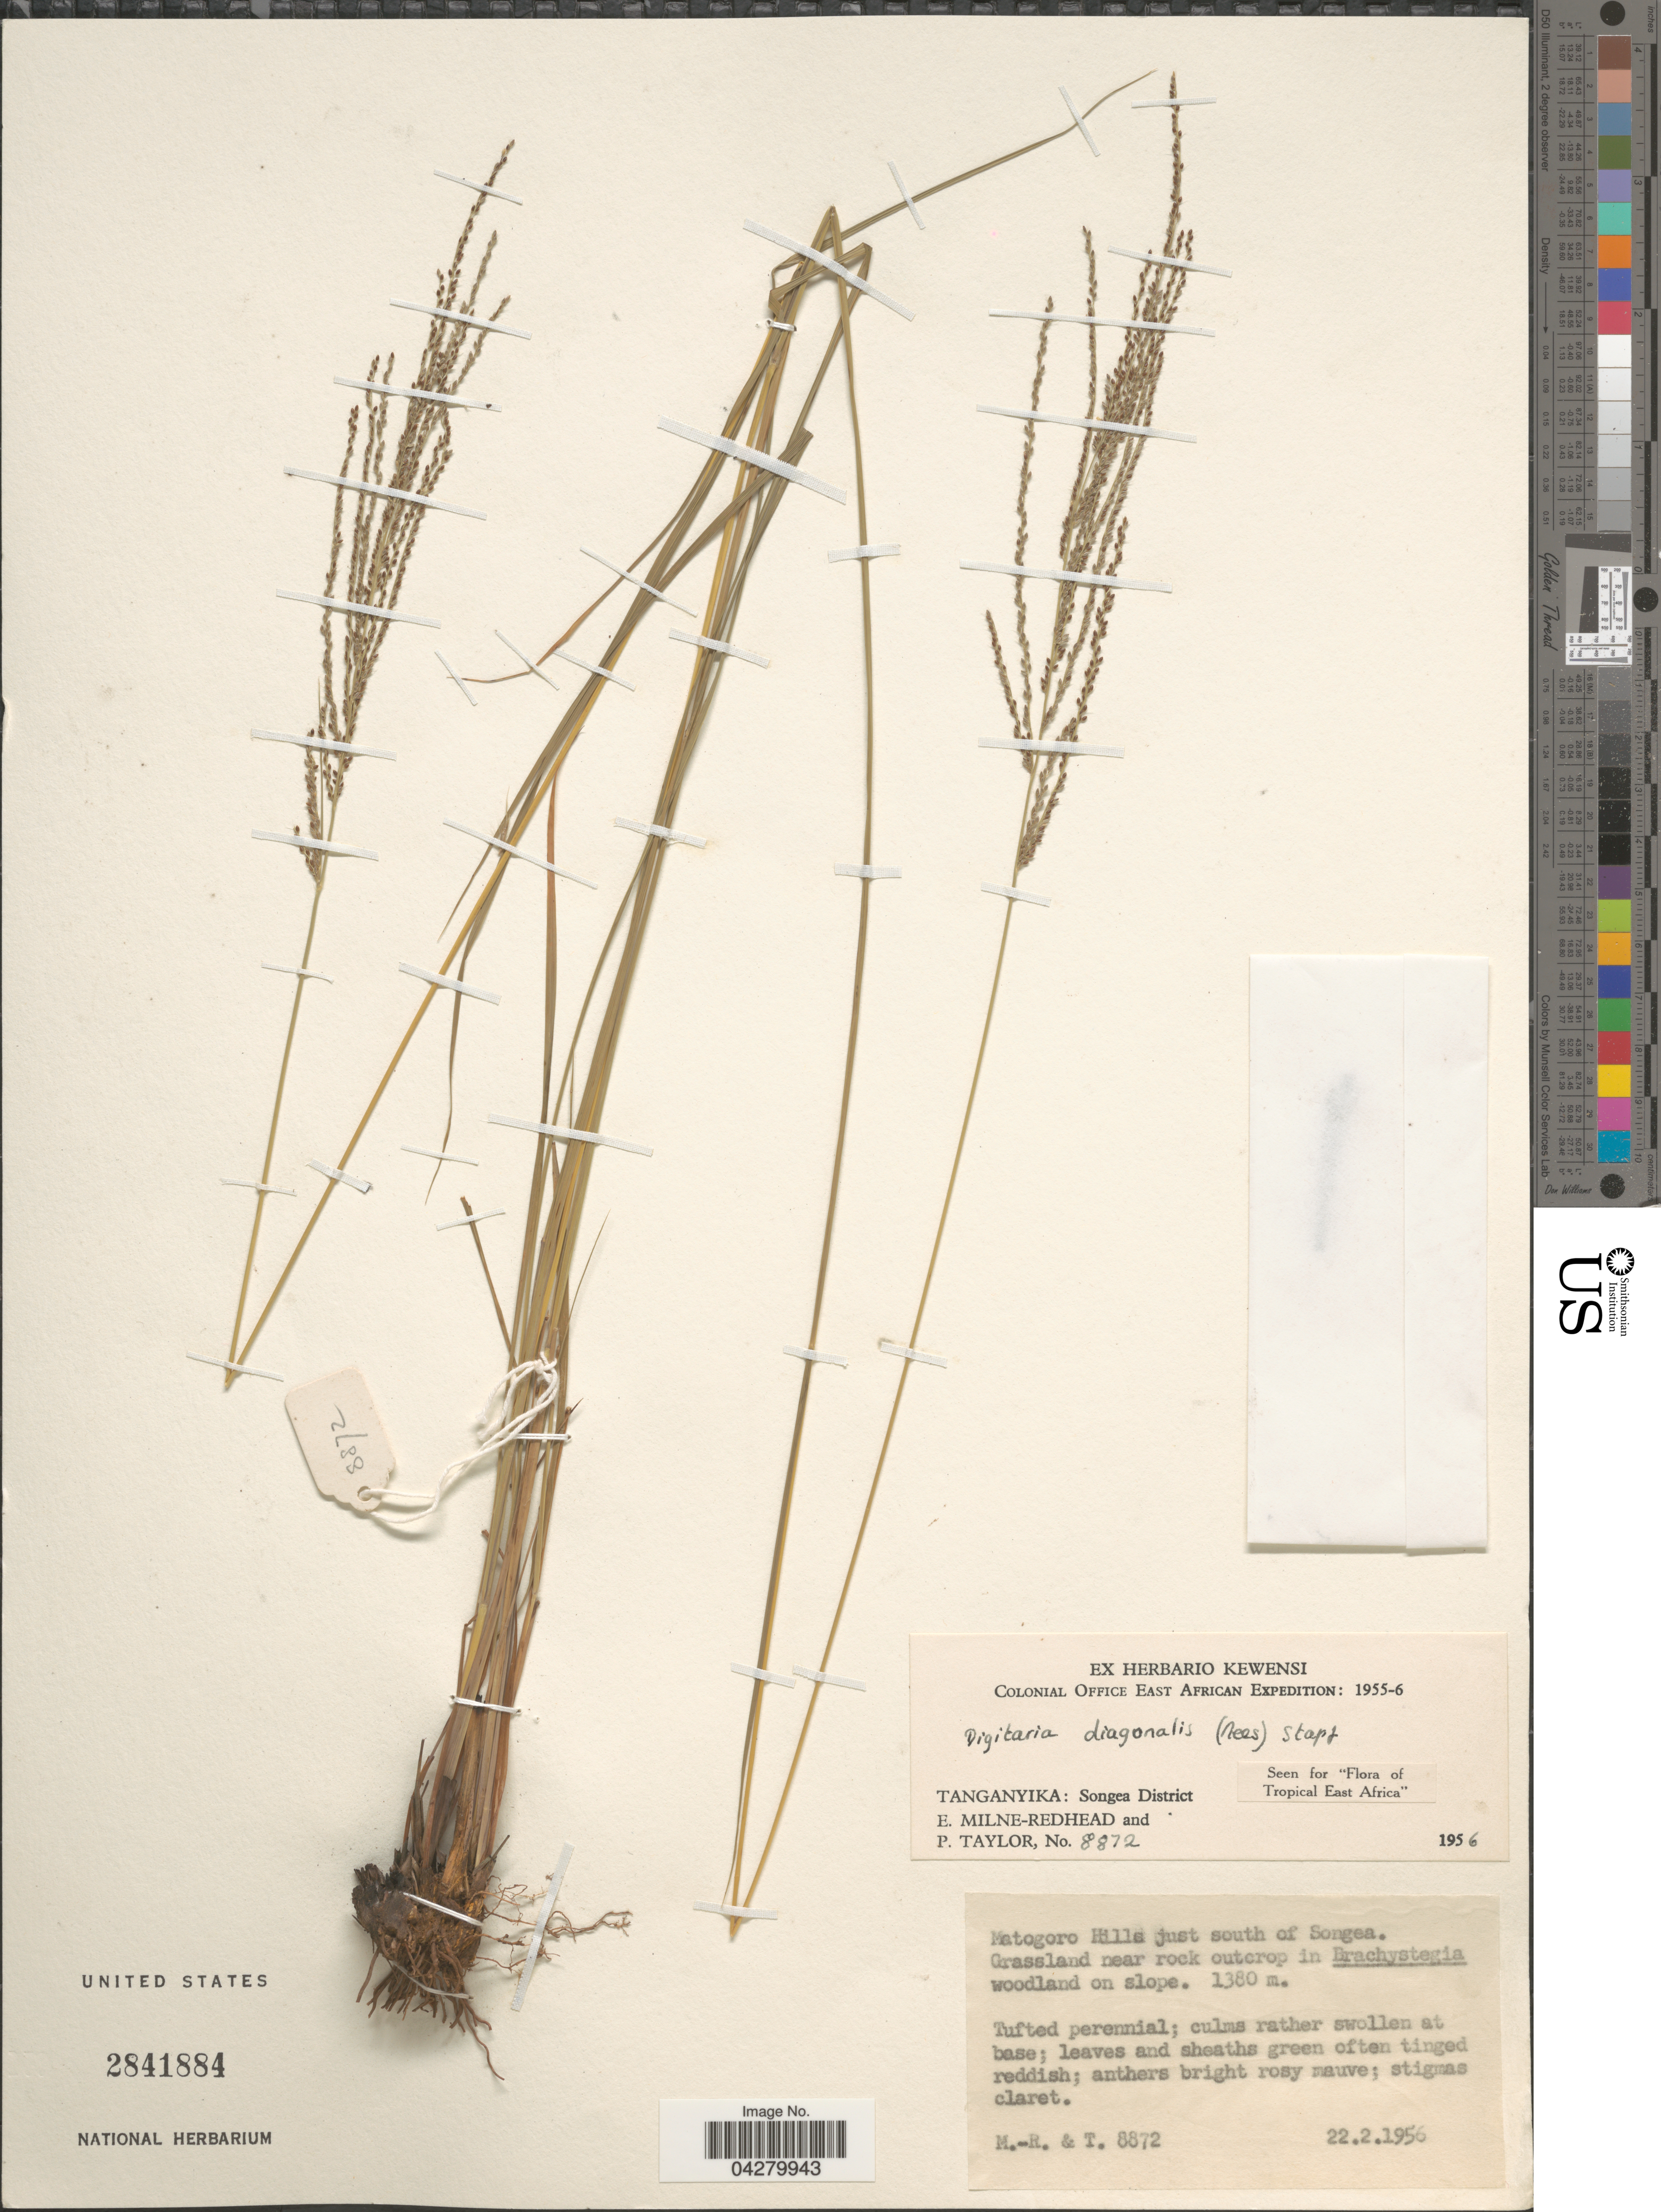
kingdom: Plantae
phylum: Tracheophyta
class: Liliopsida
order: Poales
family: Poaceae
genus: Digitaria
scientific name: Digitaria diagonalis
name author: (Nees) Stapf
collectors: E. W. Milne-Redhead & P. Taylor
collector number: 8872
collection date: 1956-02-22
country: Tanzania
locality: Colonial Office East African Expedition: 1955-6. Tanganyika: Songea District. Matogoro Hills just south of Songea.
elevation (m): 1380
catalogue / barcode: US 2841884